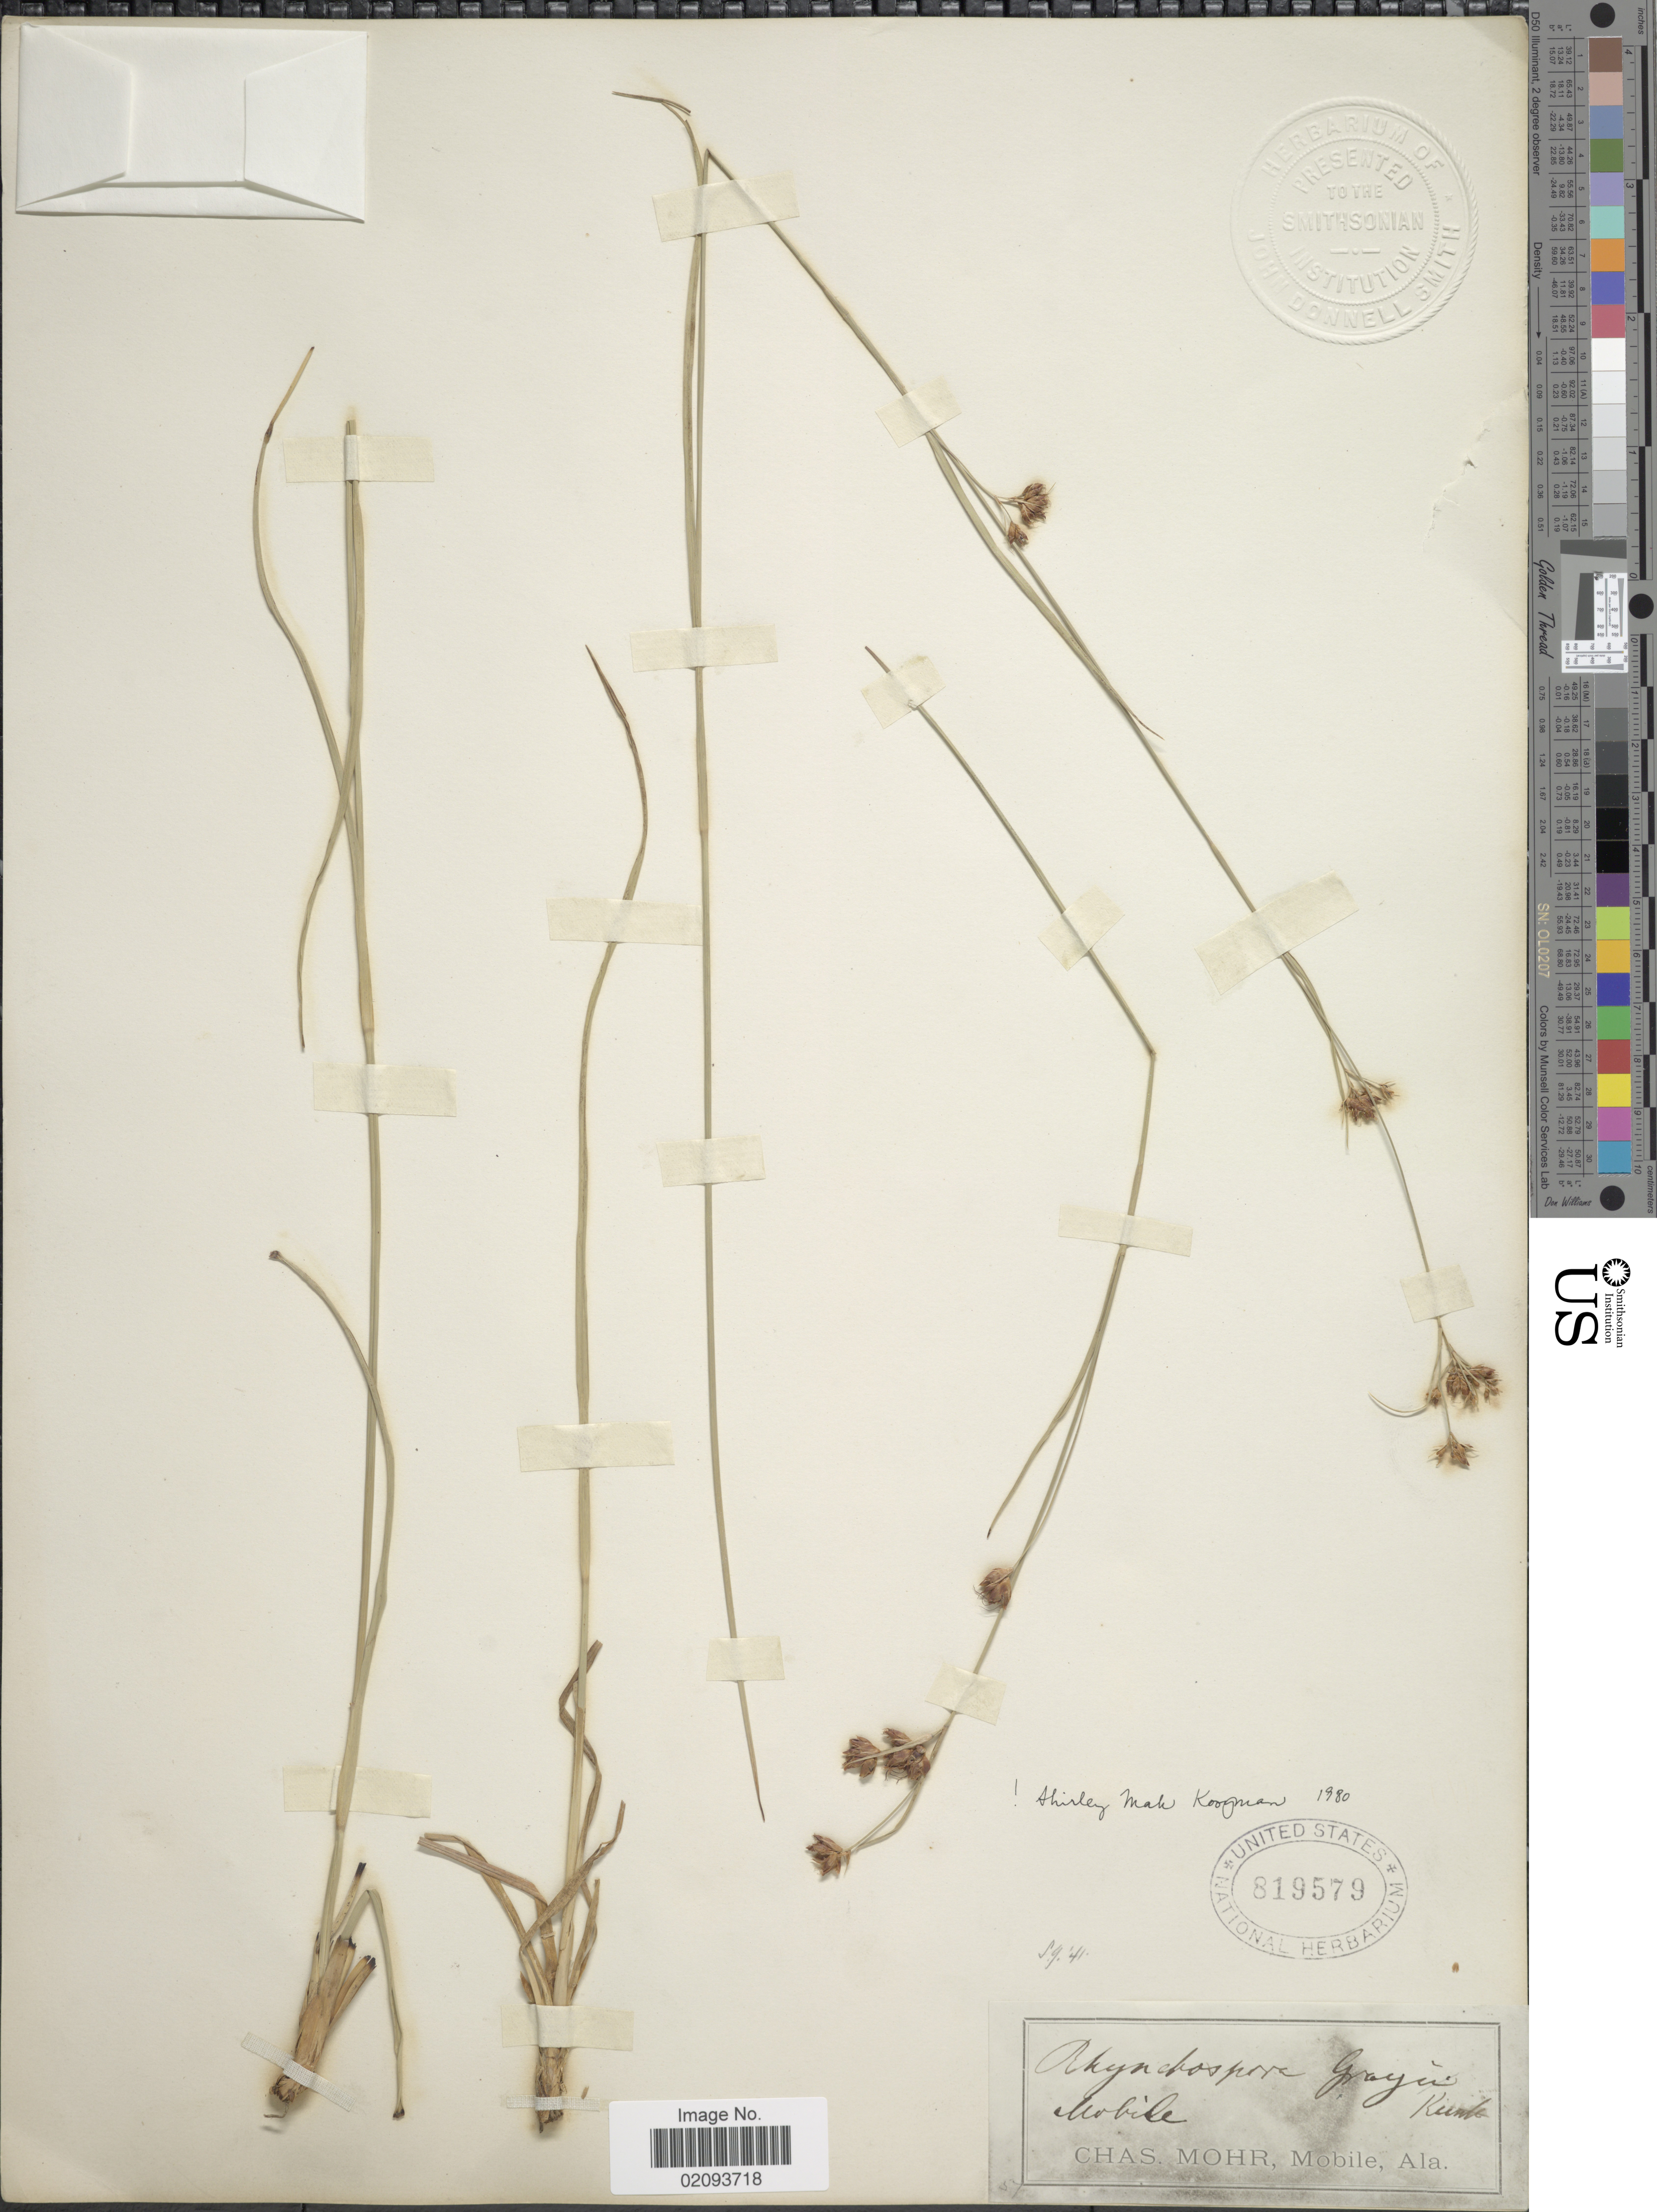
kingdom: Plantae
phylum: Tracheophyta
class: Liliopsida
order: Poales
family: Cyperaceae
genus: Rhynchospora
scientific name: Rhynchospora grayi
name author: Kunth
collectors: Mohr, C. T. (herbarium)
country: United States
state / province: Alabama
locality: Mobile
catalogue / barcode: US 819579